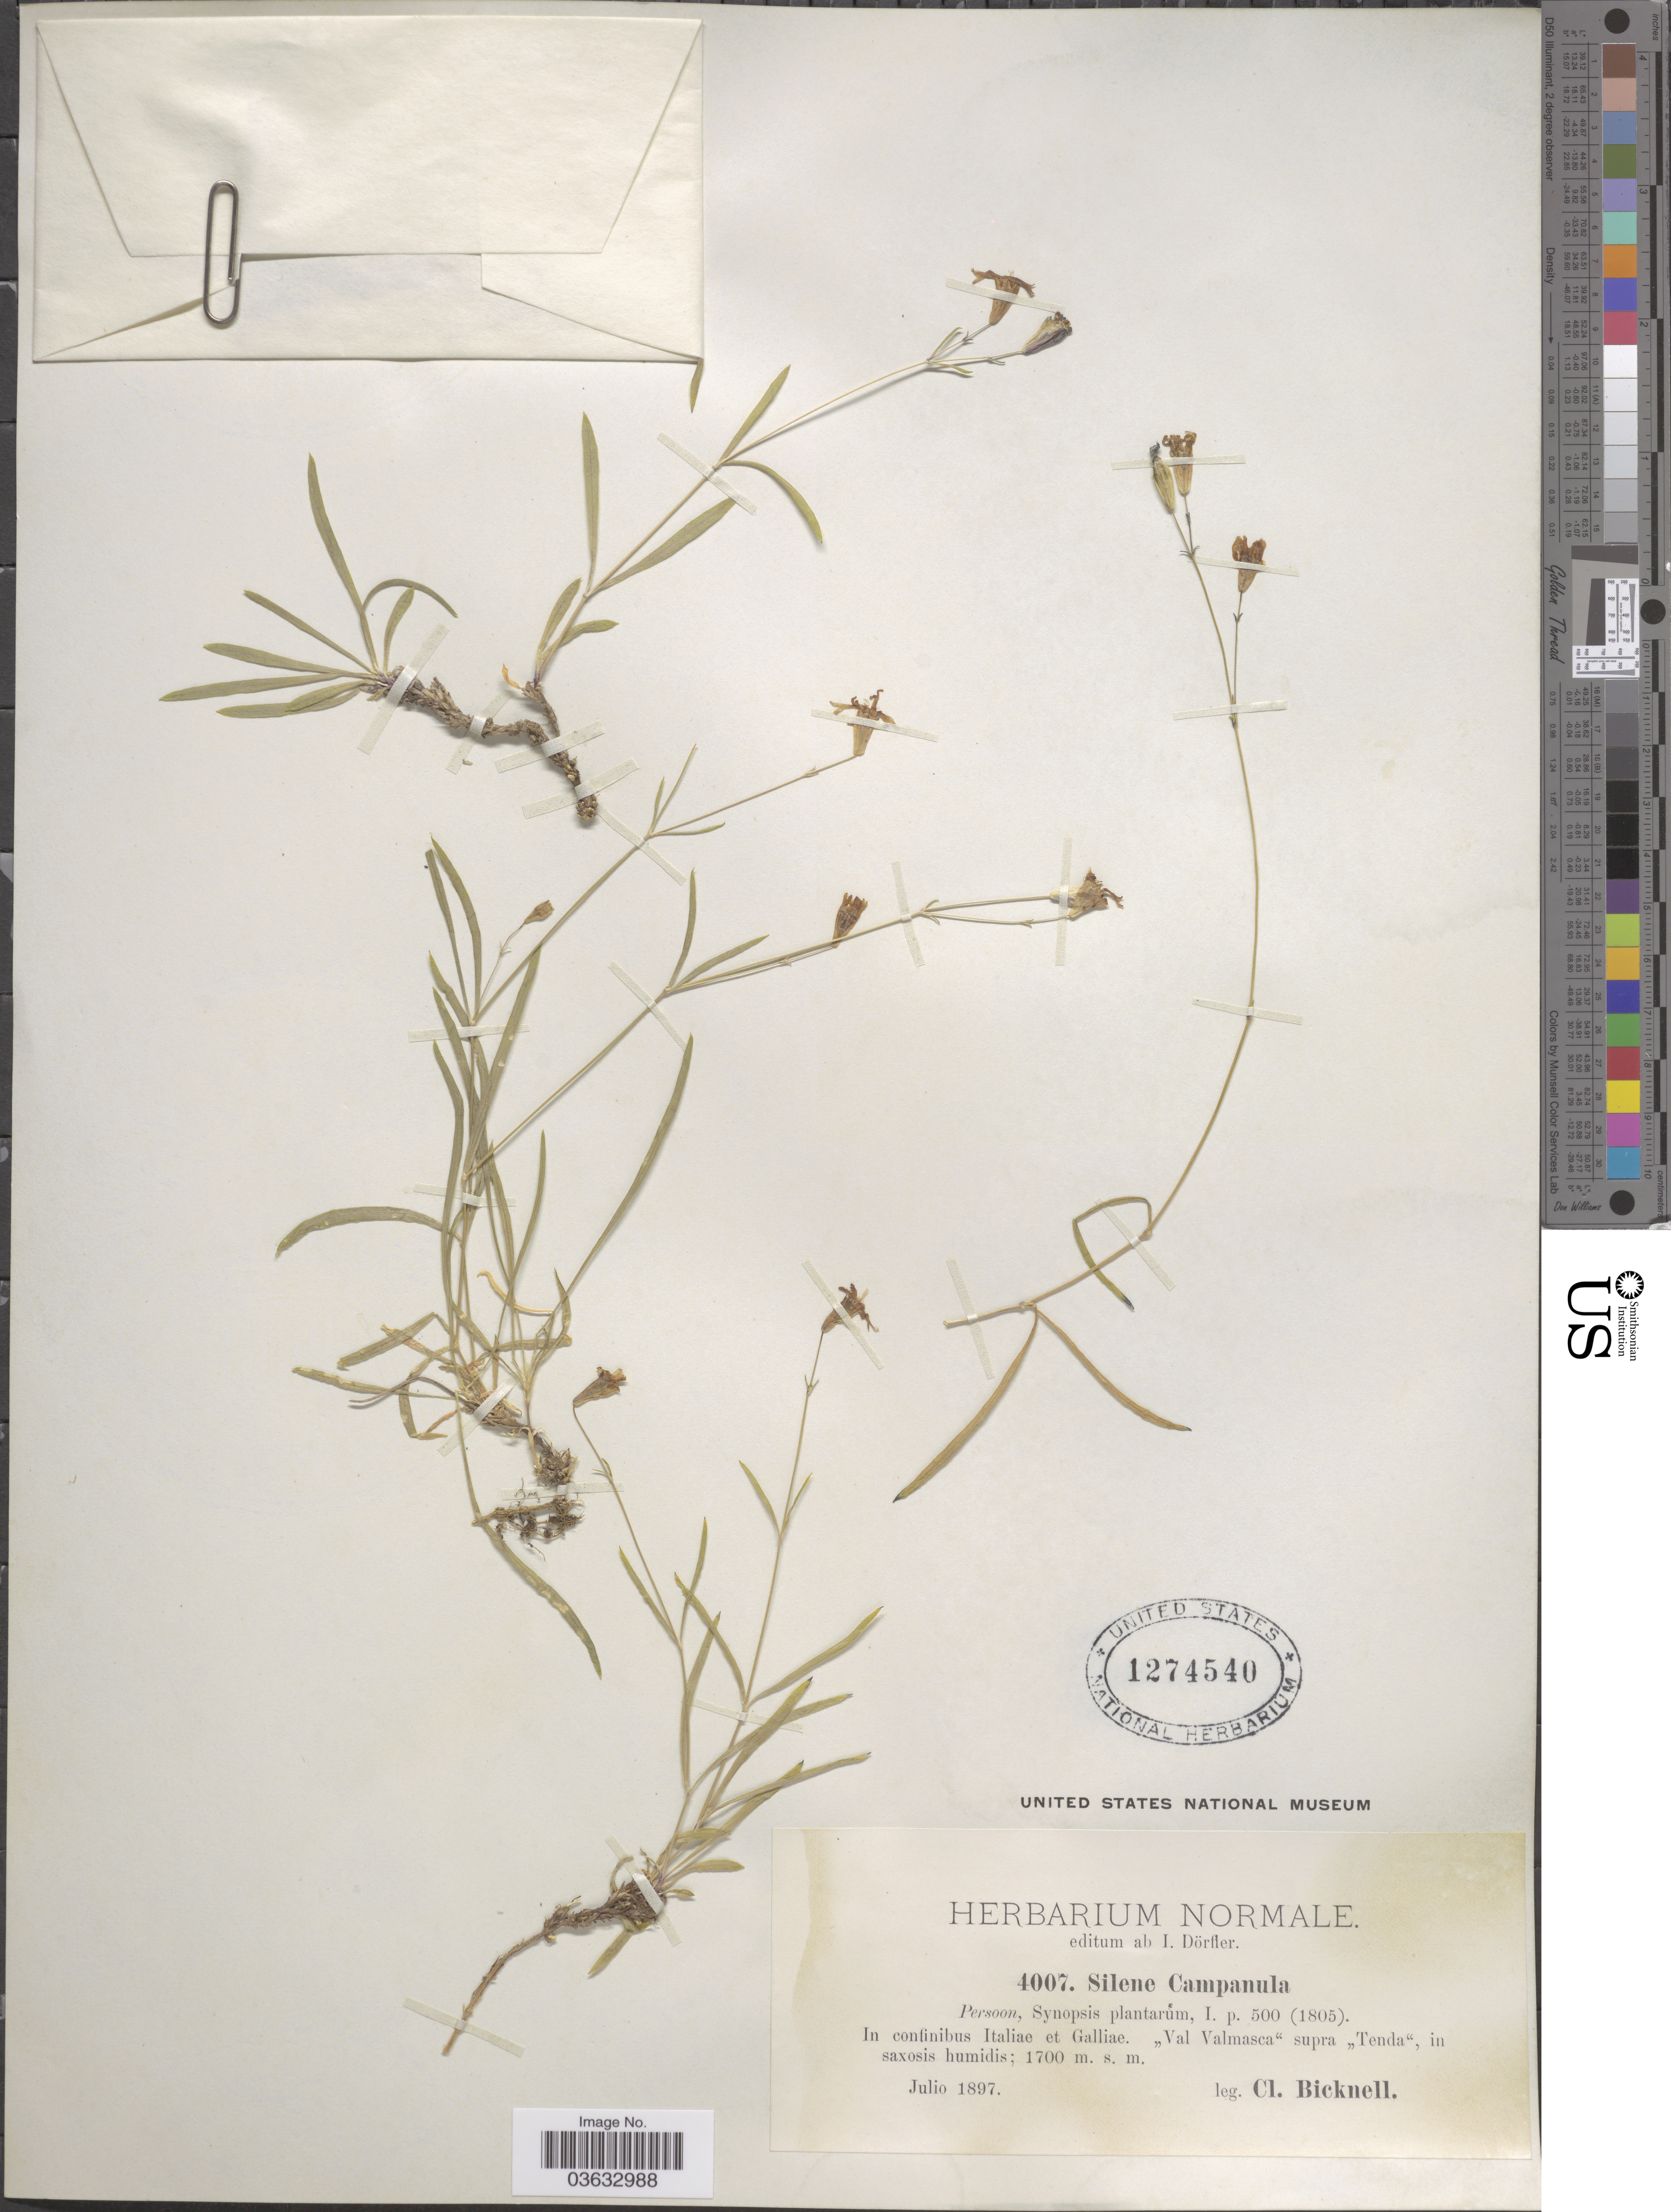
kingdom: Plantae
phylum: Tracheophyta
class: Magnoliopsida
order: Caryophyllales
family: Caryophyllaceae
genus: Silene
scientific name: Silene campanula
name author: Pers.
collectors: C. Bicknell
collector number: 4007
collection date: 1897-07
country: Italy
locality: In confinibus Italiæ et Galliæ. "Val Valmasca" supra "Tenda", in saxosis humidis.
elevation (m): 1700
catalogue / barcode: US 1274540